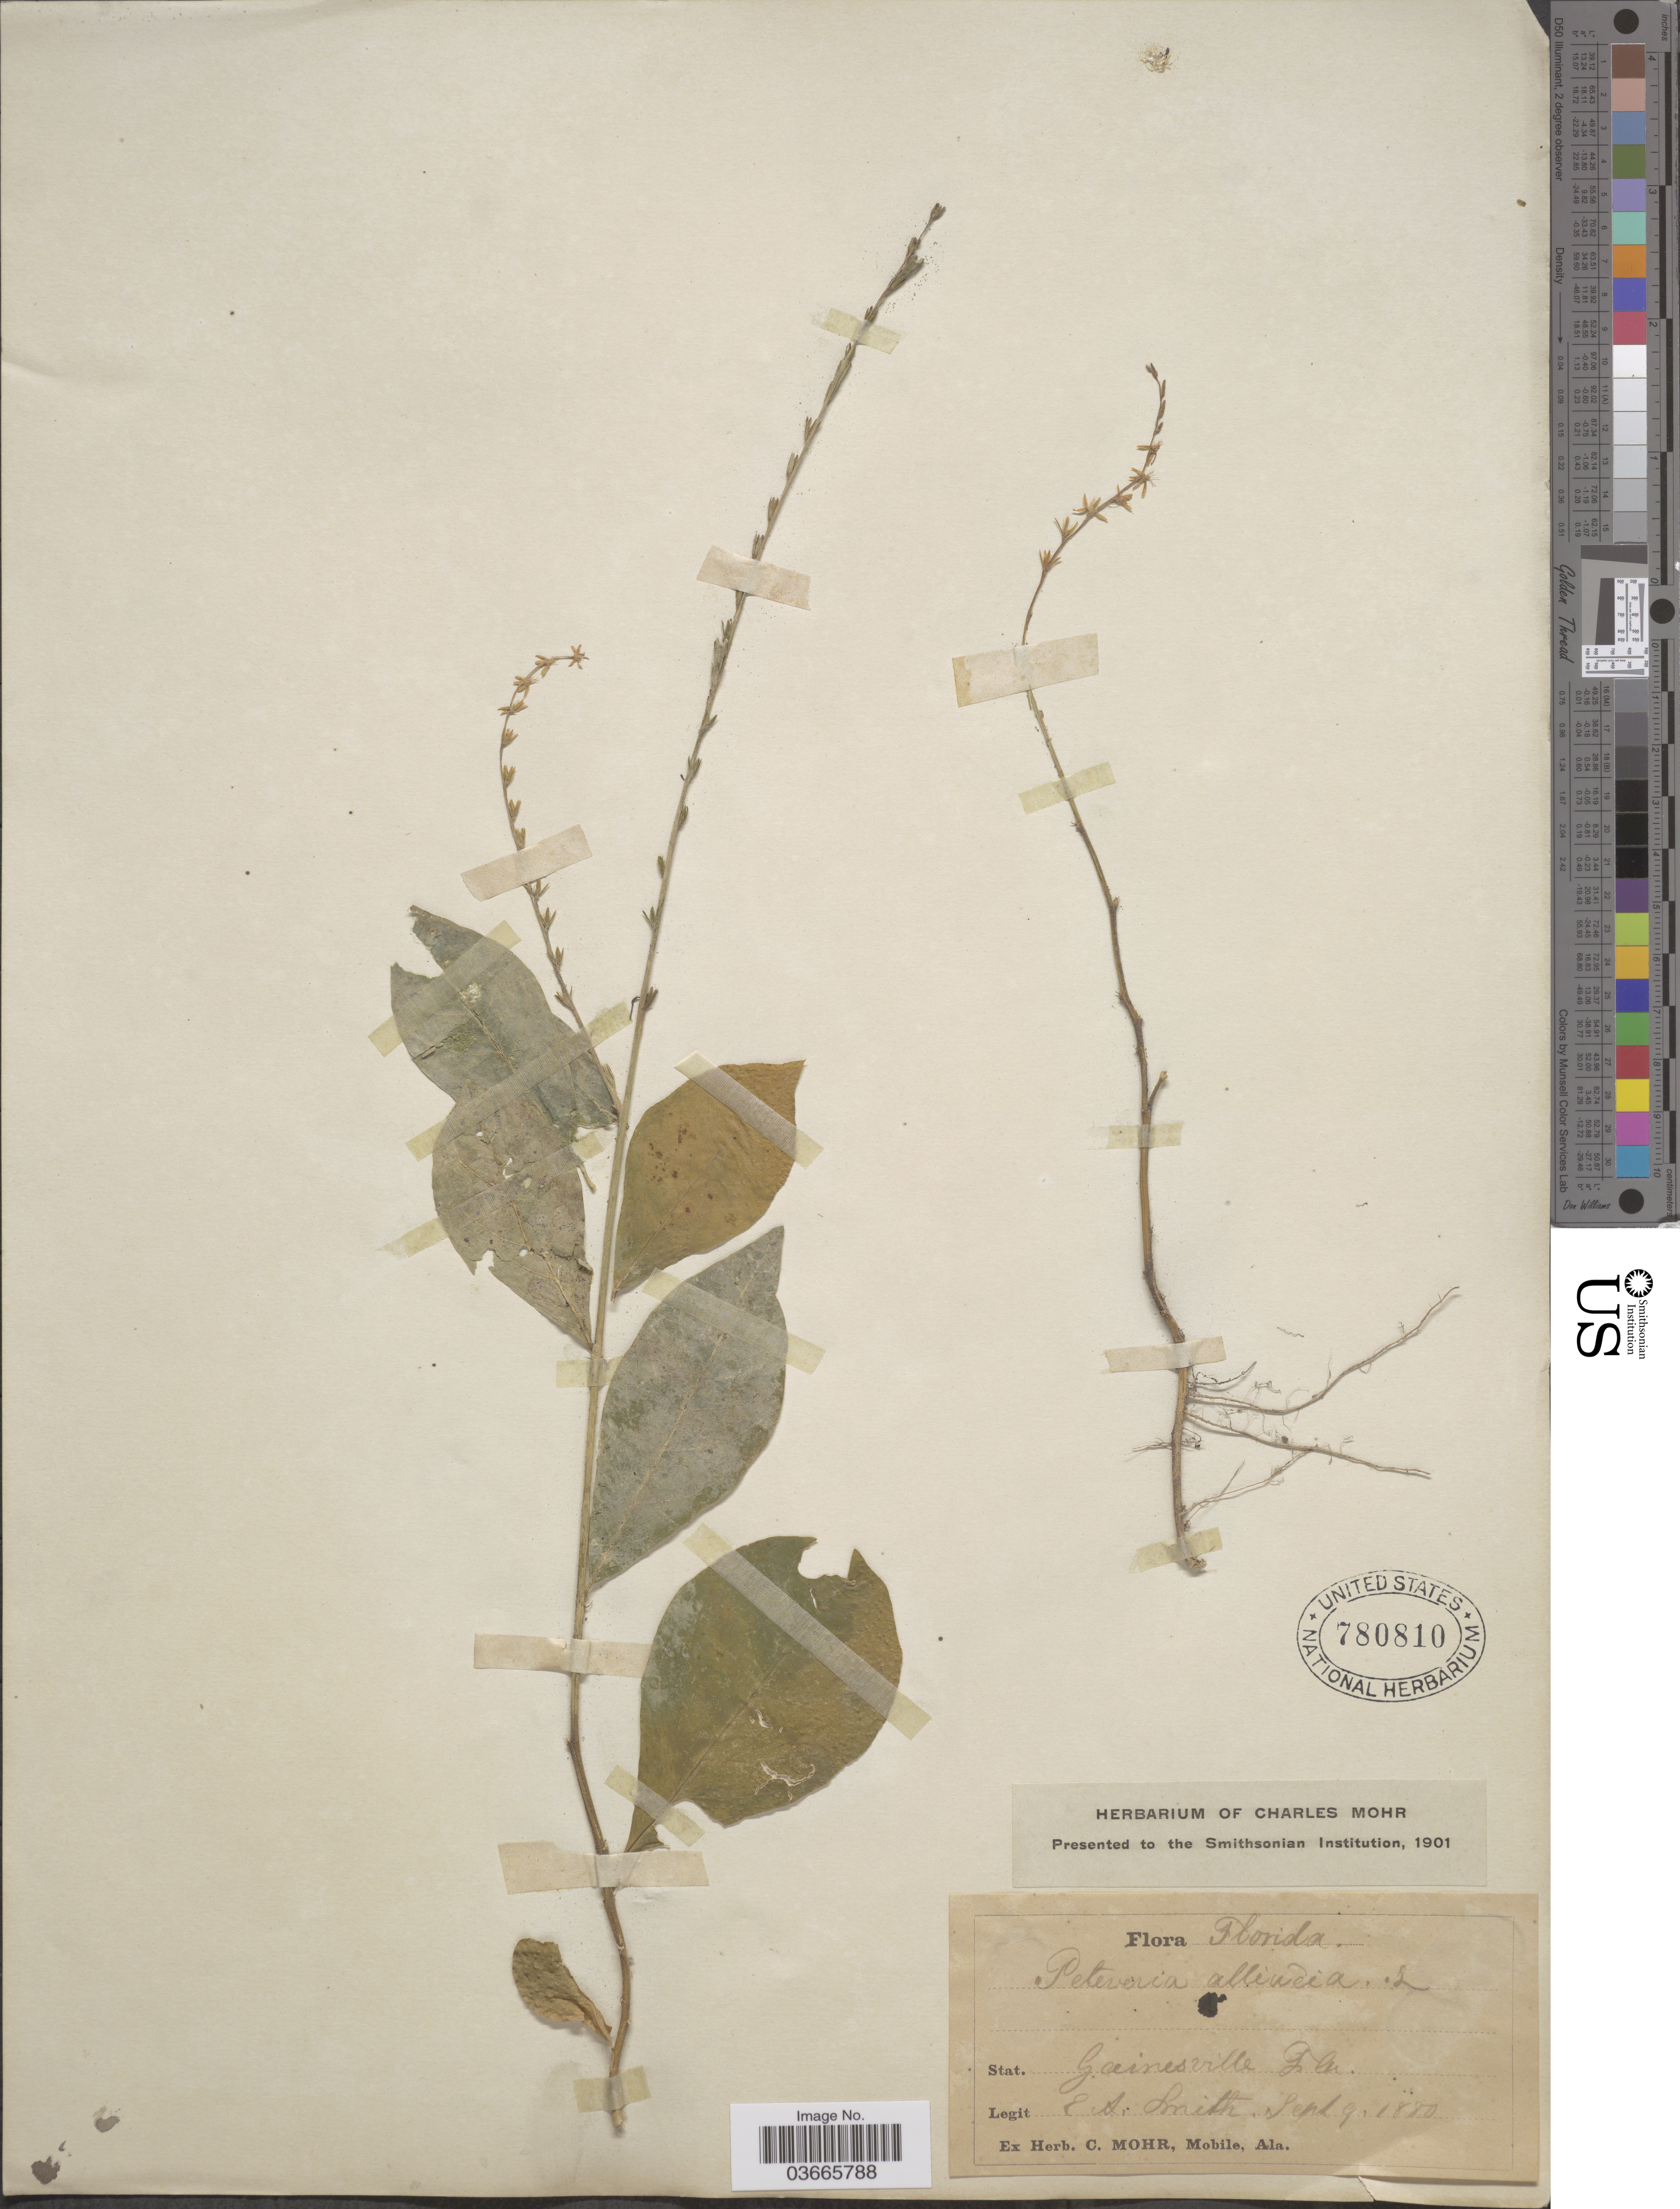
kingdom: Plantae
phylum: Tracheophyta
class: Magnoliopsida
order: Caryophyllales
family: Phytolaccaceae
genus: Petiveria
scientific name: Petiveria alliacea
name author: L.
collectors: E. A. Smith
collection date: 1880-09-09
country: United States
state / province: Florida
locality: Stat. Gainesville.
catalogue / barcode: US 780810